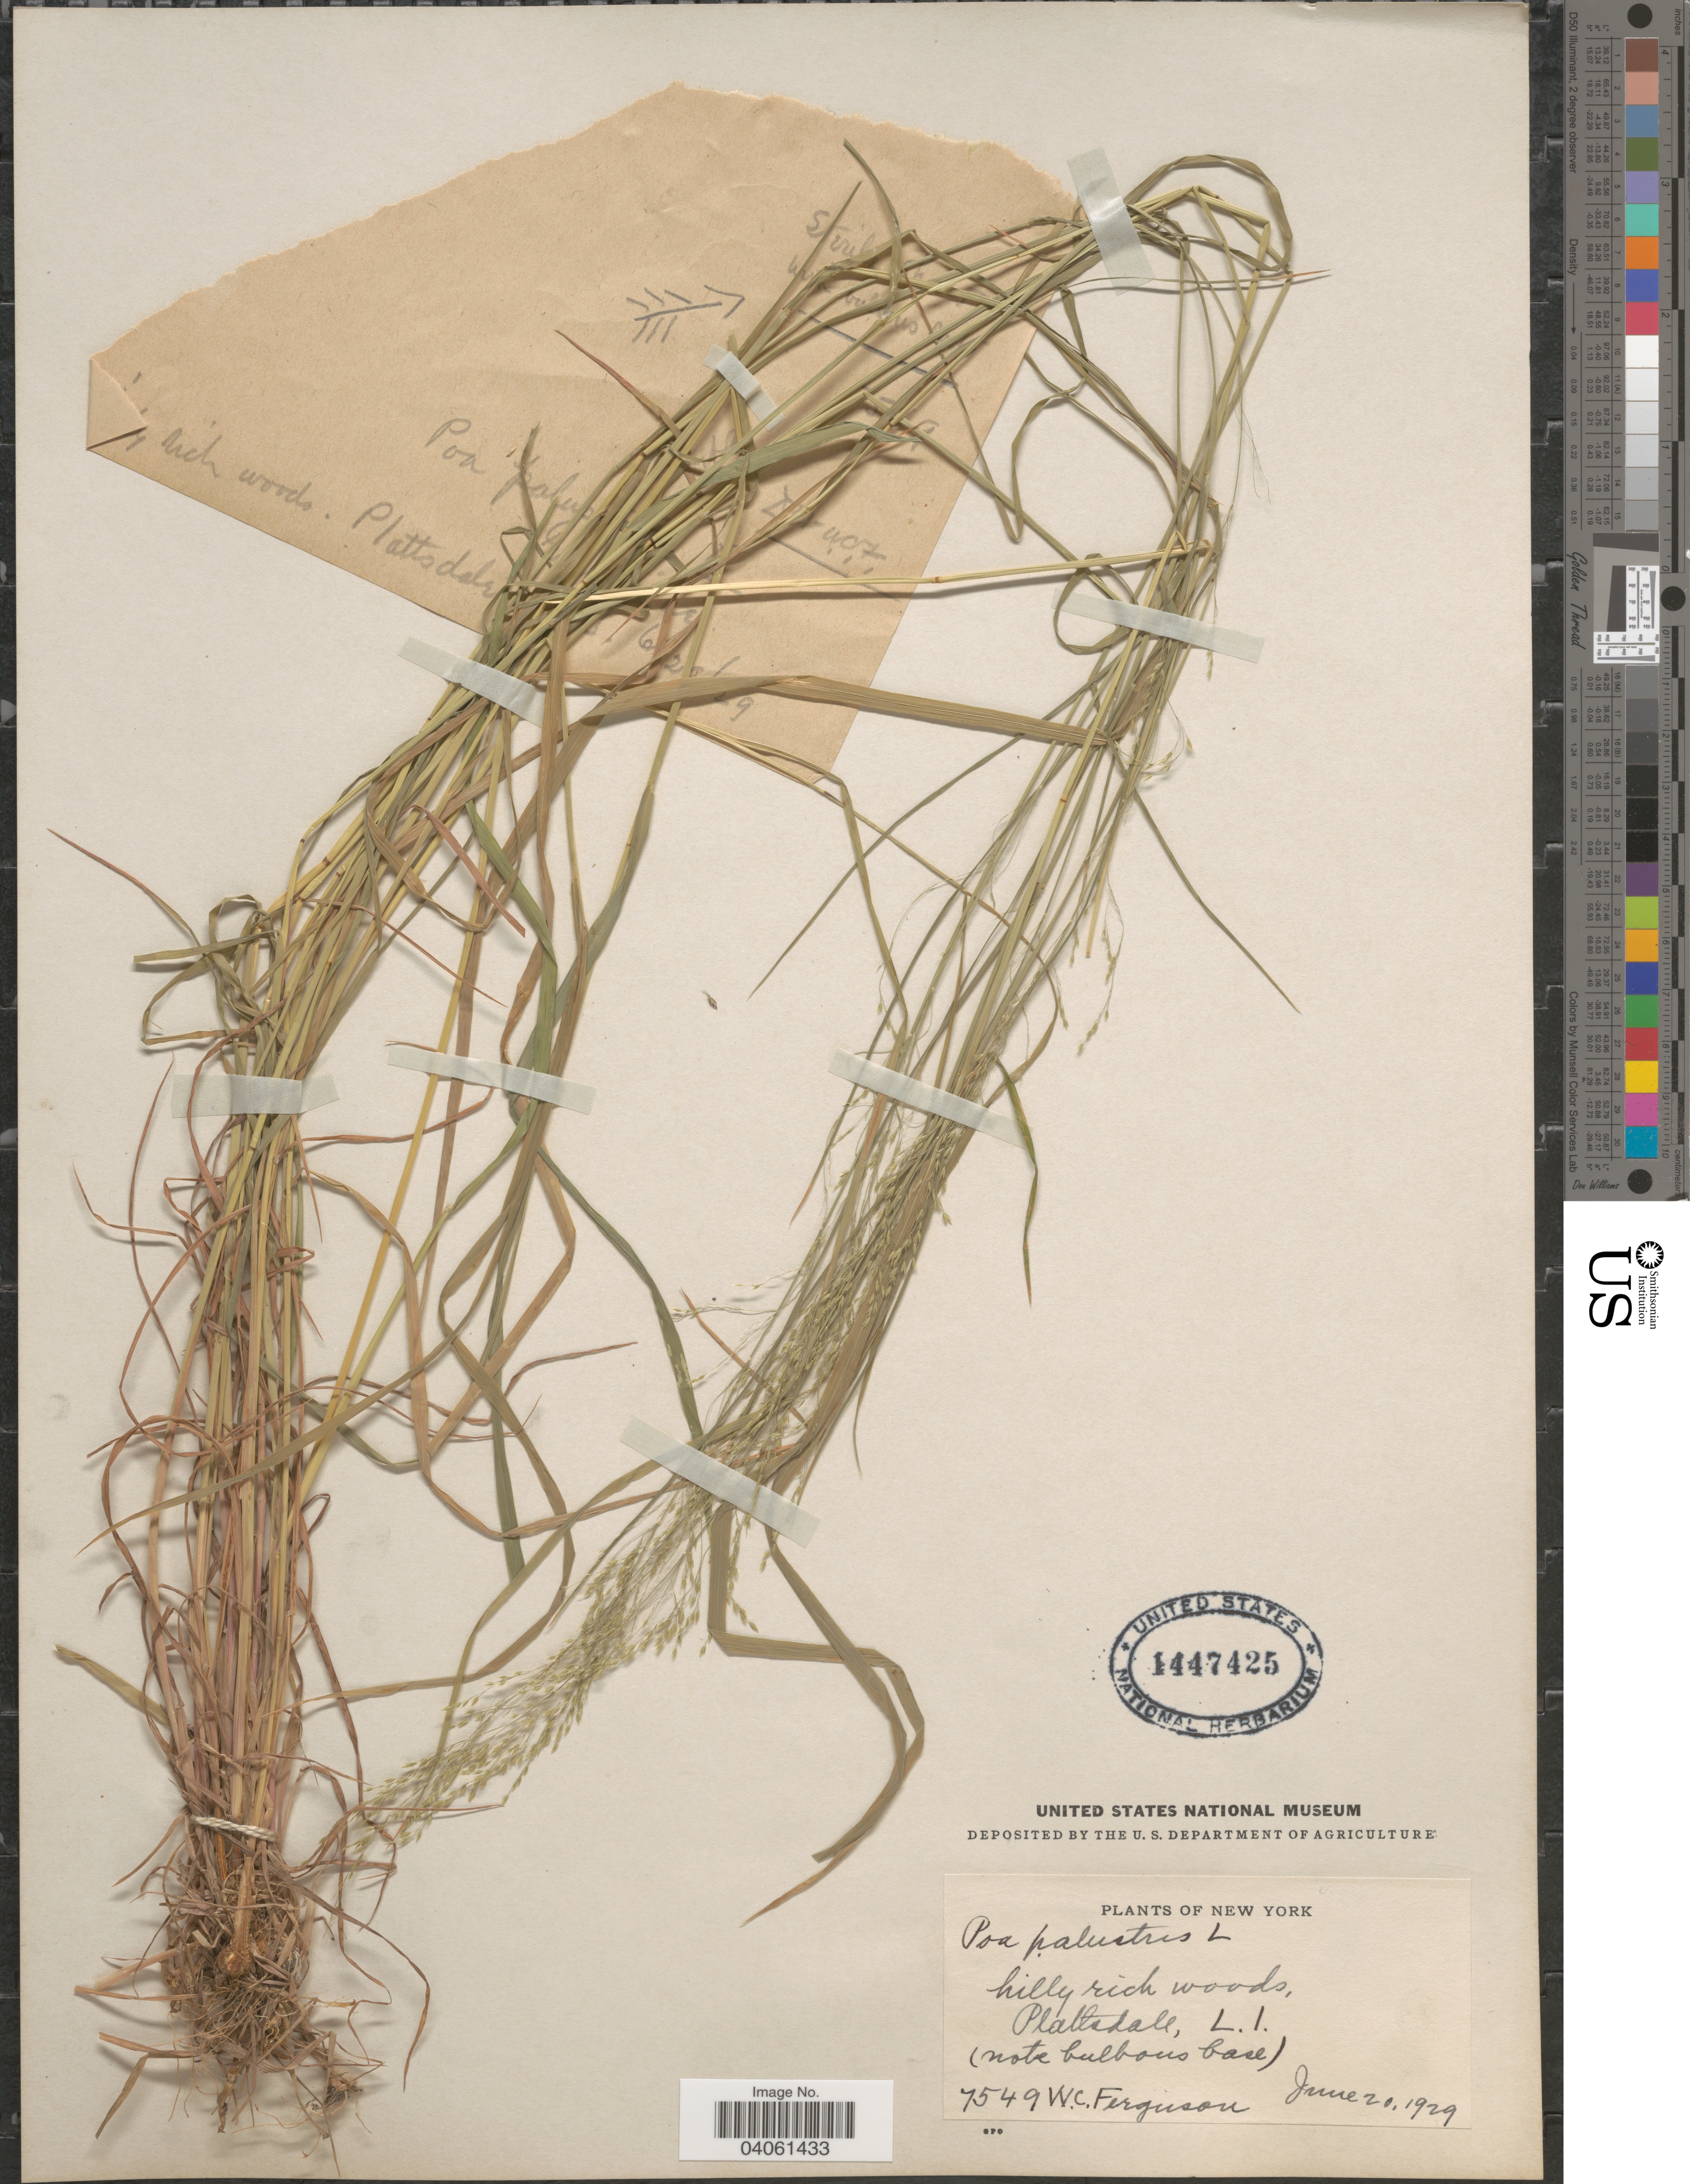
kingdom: Plantae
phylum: Tracheophyta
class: Liliopsida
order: Poales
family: Poaceae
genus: Poa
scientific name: Poa palustris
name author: L.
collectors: W. Ferguson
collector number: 7549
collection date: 1929-06-20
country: United States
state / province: New York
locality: Plattsdale, L. I.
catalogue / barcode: US 1447425